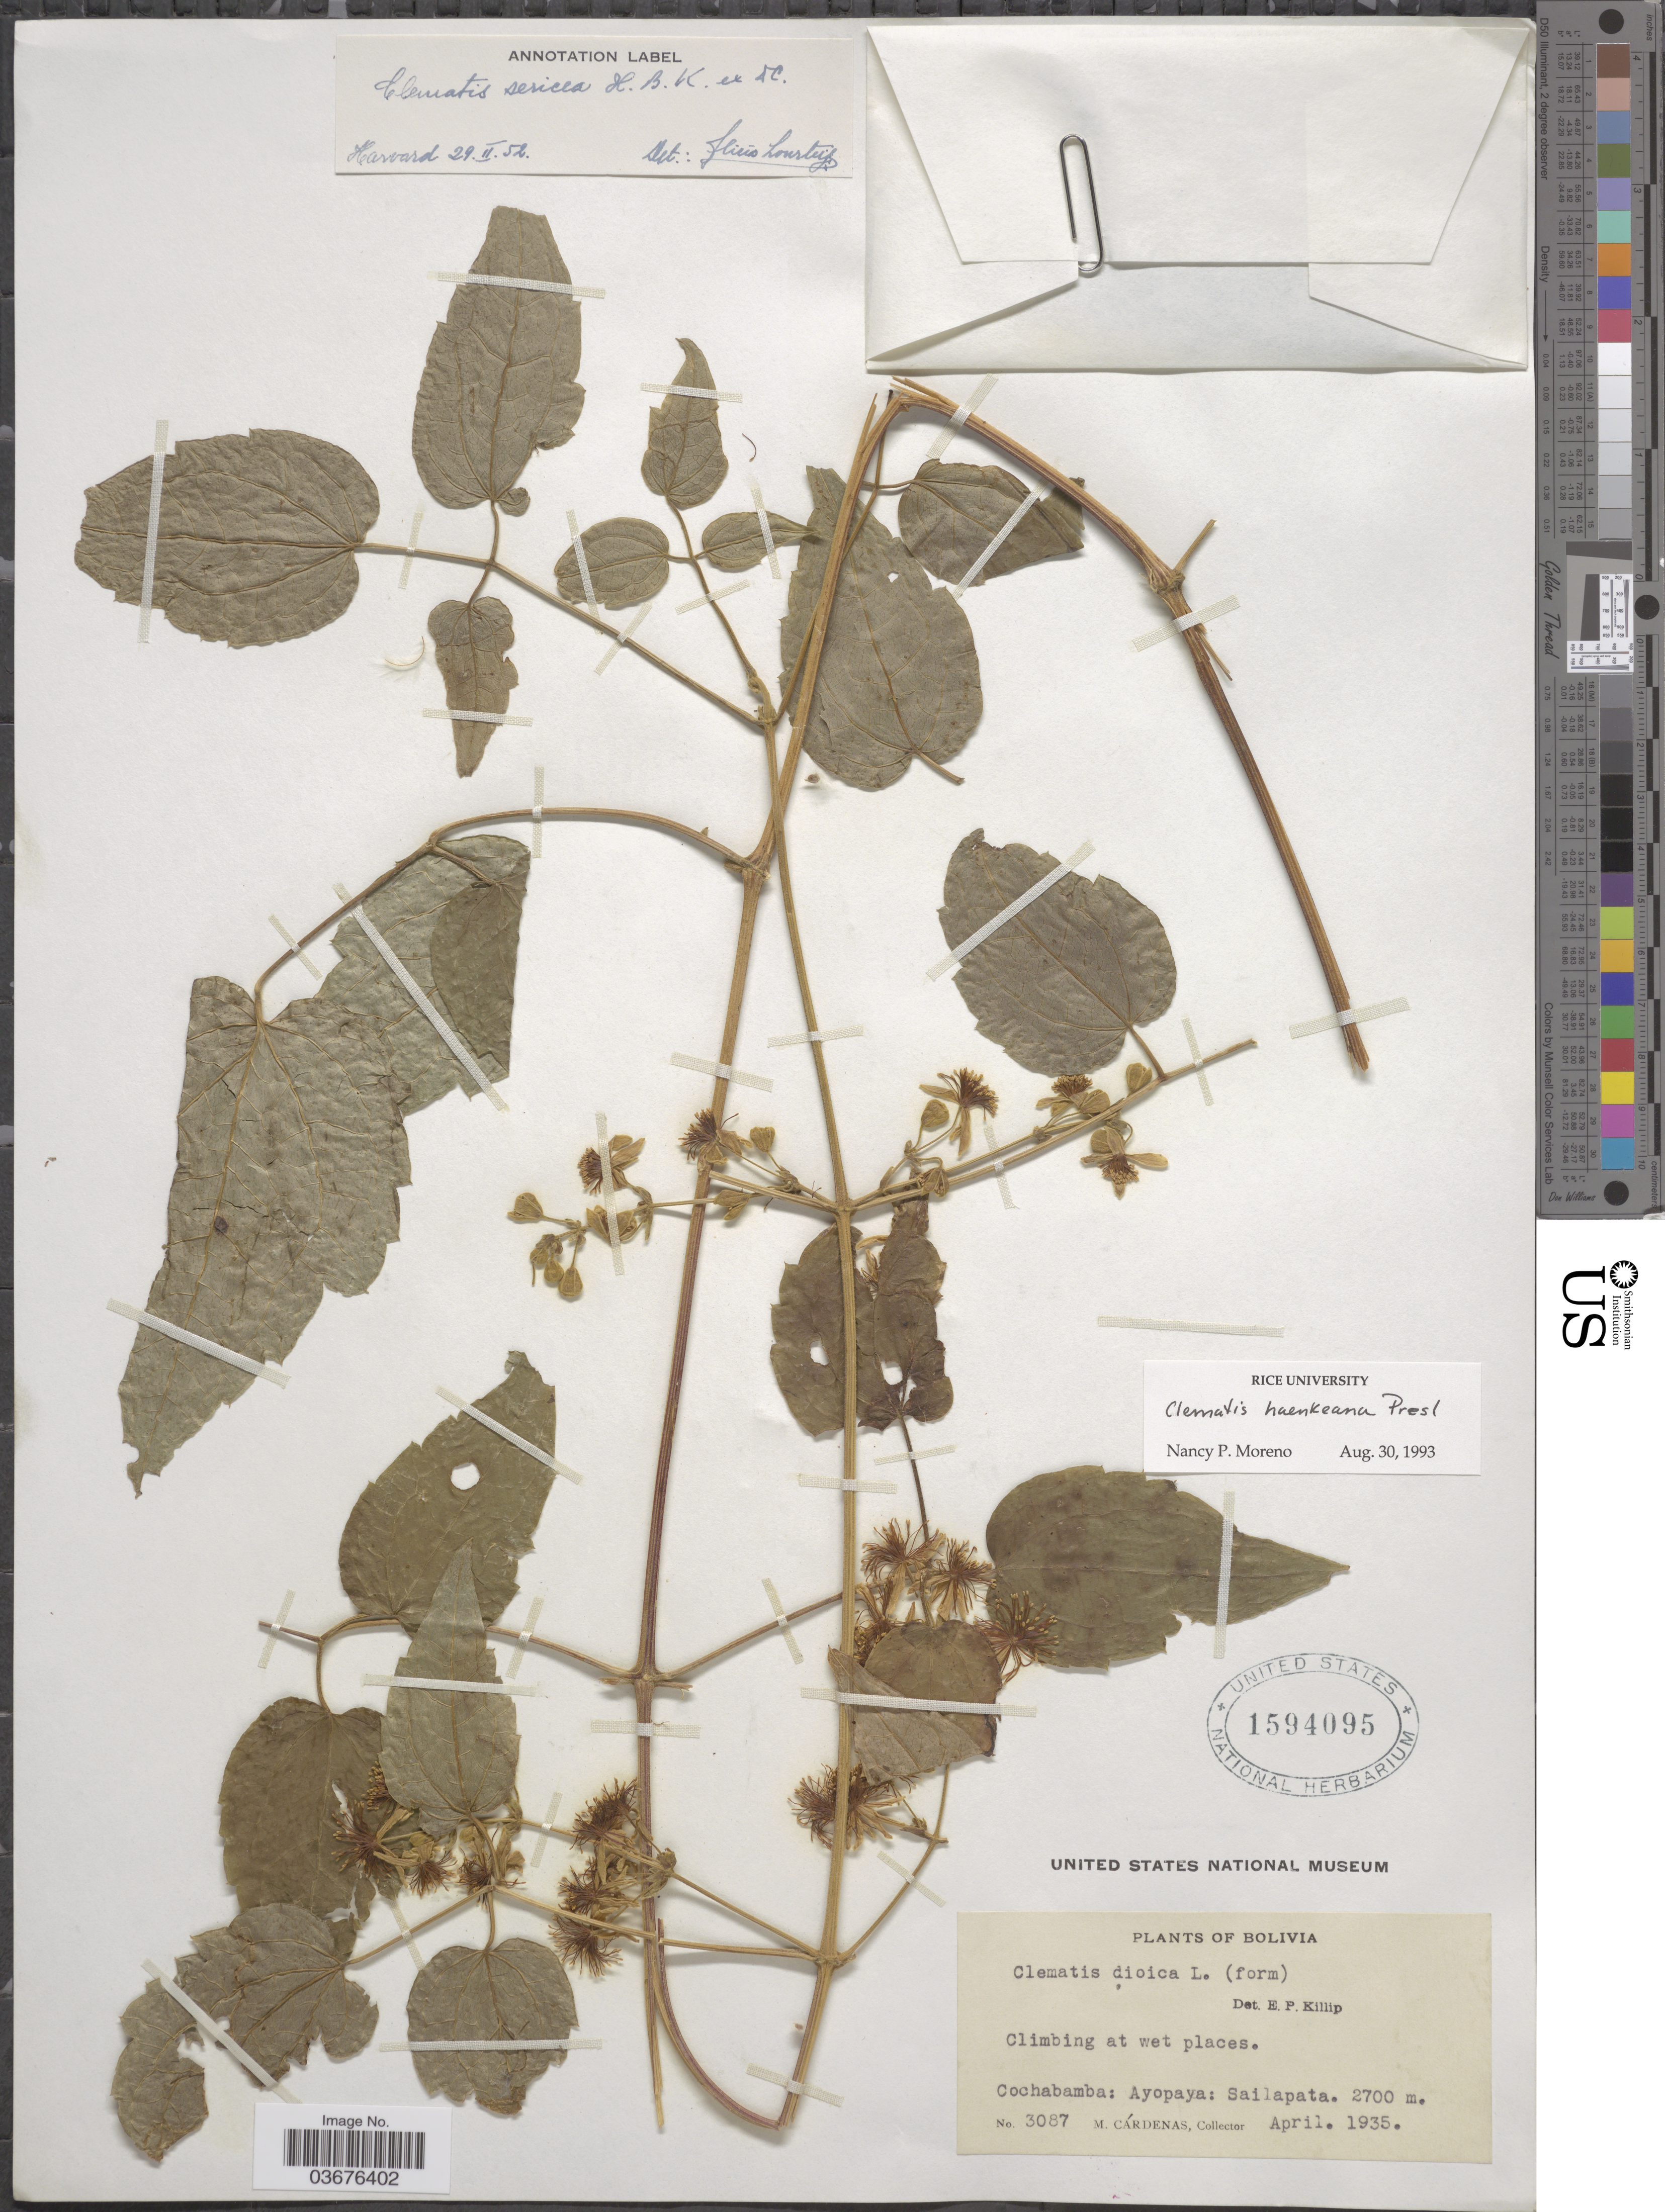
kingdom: Plantae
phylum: Tracheophyta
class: Magnoliopsida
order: Ranunculales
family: Ranunculaceae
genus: Clematis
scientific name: Clematis haenkeana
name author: C. Presl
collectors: M. Cárdenas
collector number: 3087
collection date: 1935-04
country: Bolivia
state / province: Cochabamba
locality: Ayopaya: Sailapata.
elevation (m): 2700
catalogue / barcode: US 1594095